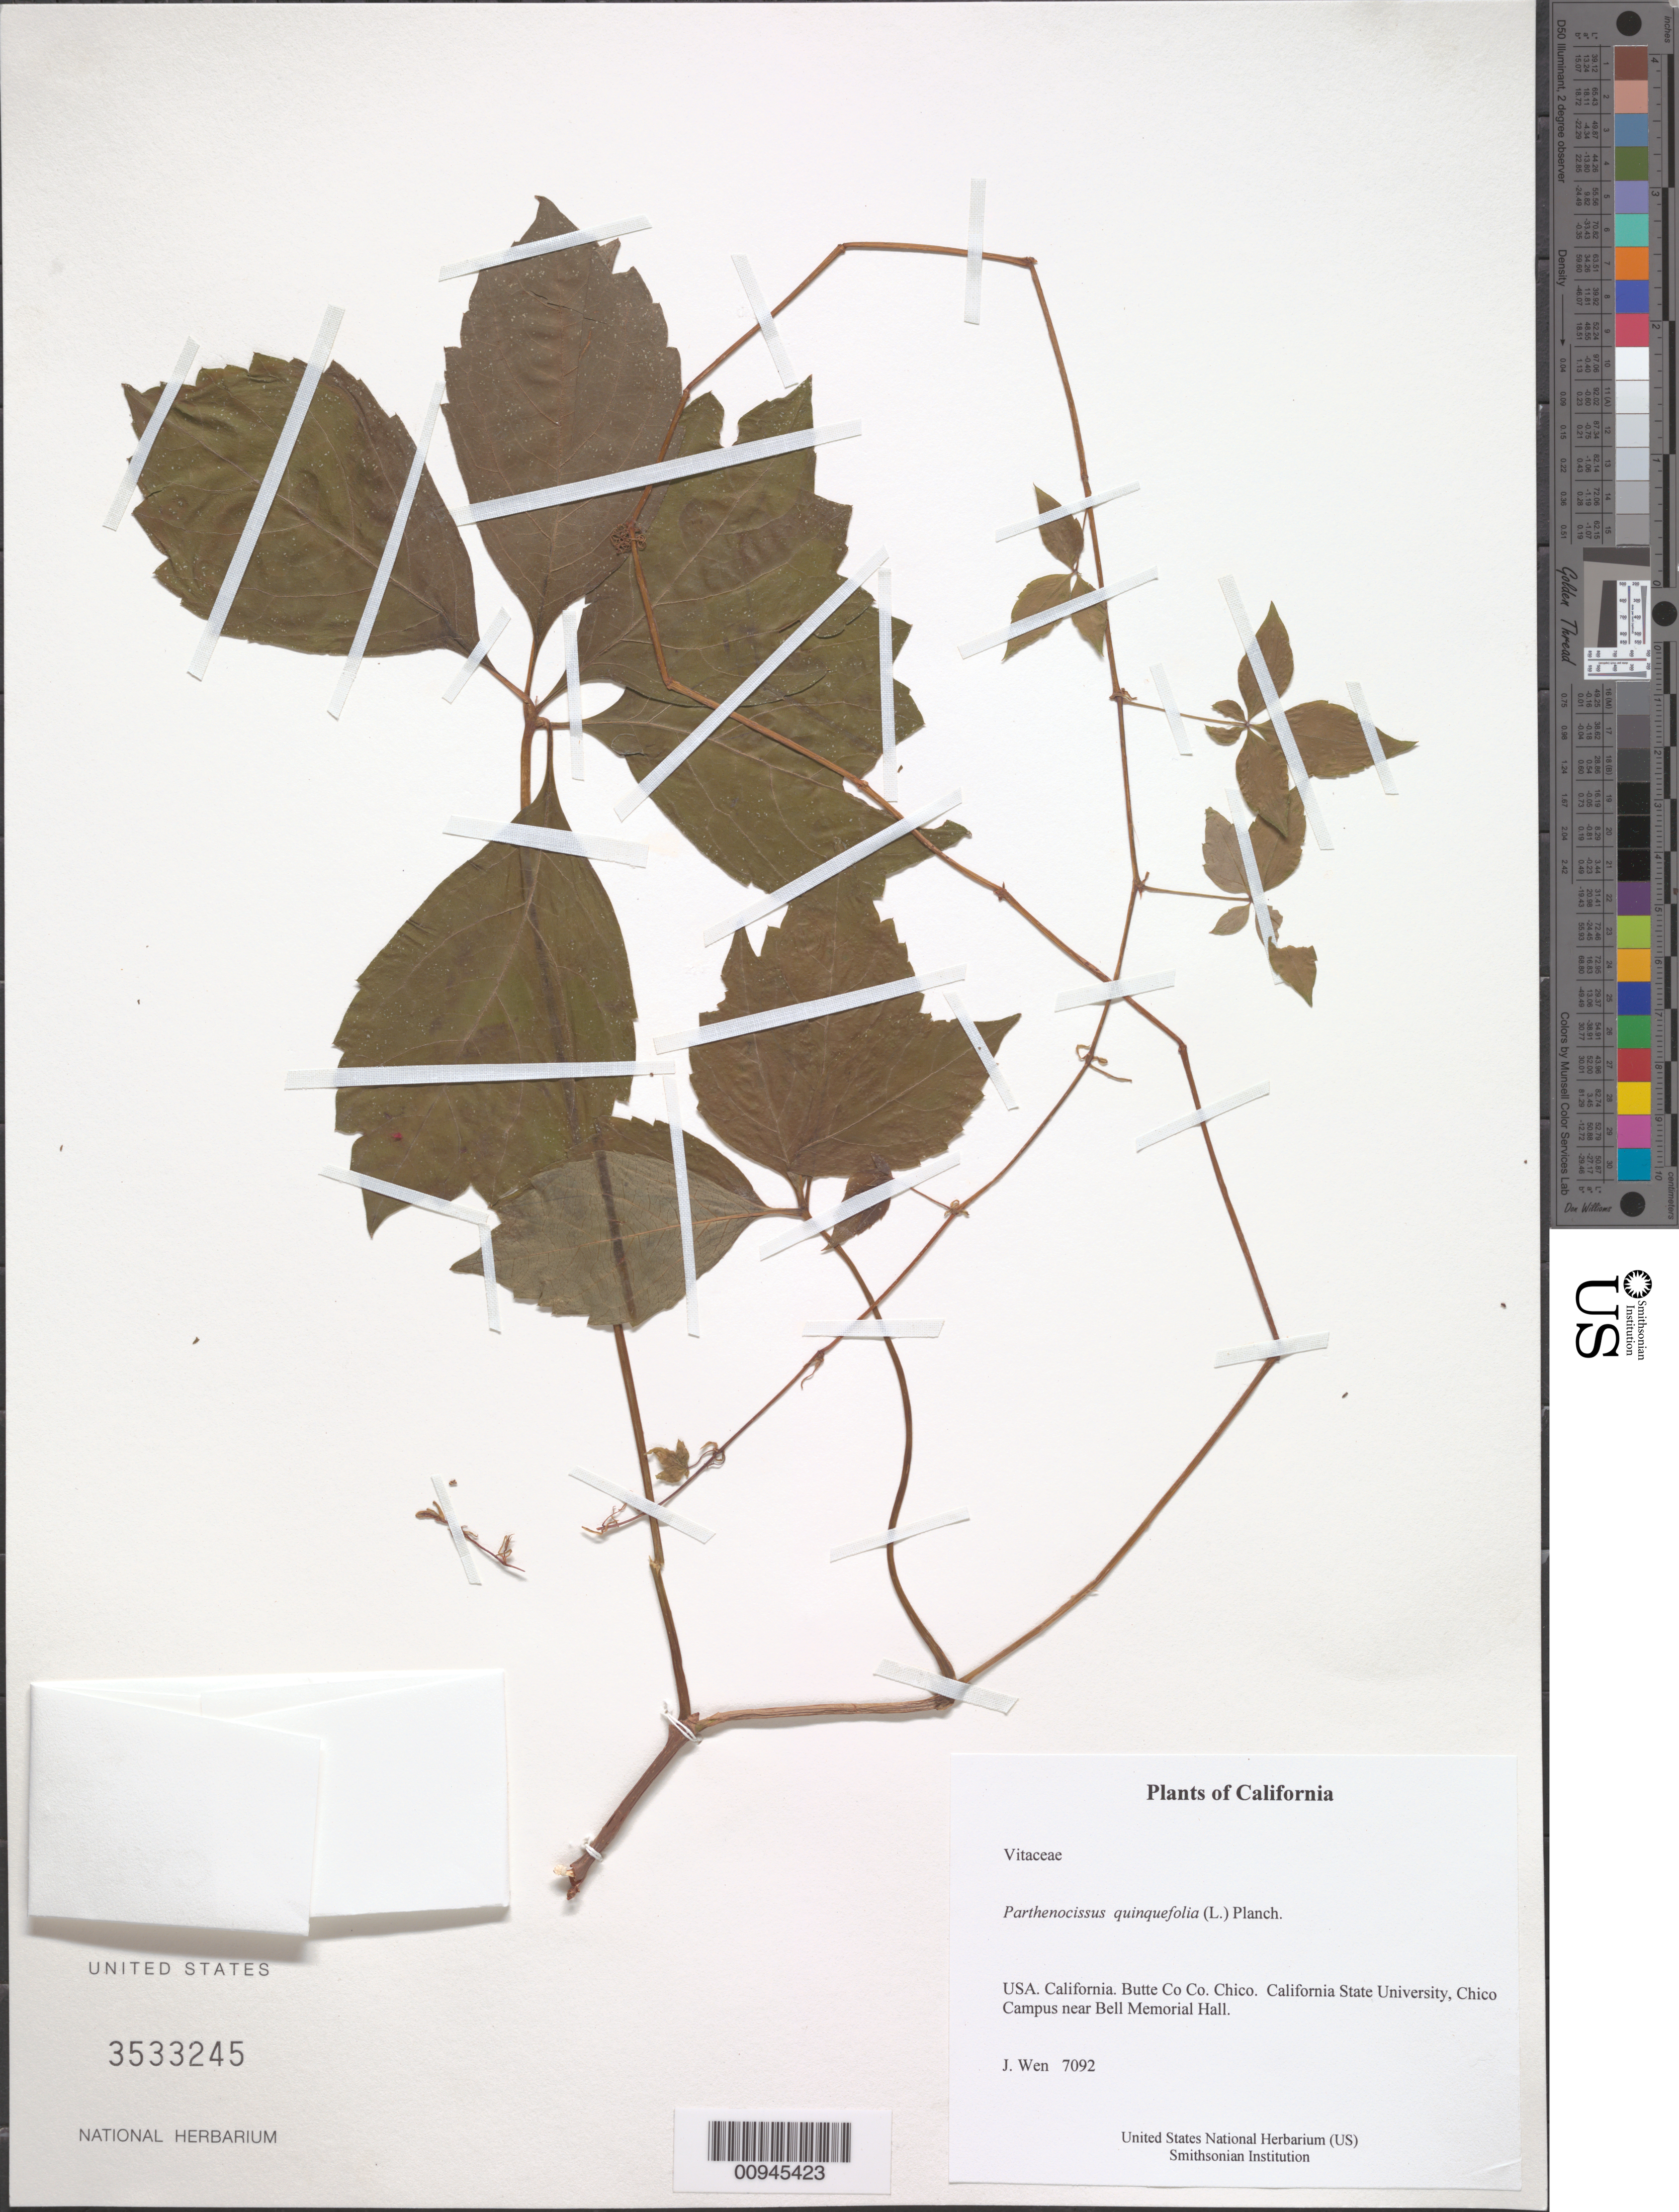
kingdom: Plantae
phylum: Tracheophyta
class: Magnoliopsida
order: Vitales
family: Vitaceae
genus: Parthenocissus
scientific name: Parthenocissus quinquefolia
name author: (L.) Planch.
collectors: J. Wen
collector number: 7092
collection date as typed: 22 Jun 2003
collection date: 2003-06-22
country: United States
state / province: California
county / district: Butte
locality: Chico. California State University, Chico Campus near Bell Memorial Hall.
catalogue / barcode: US 3533245